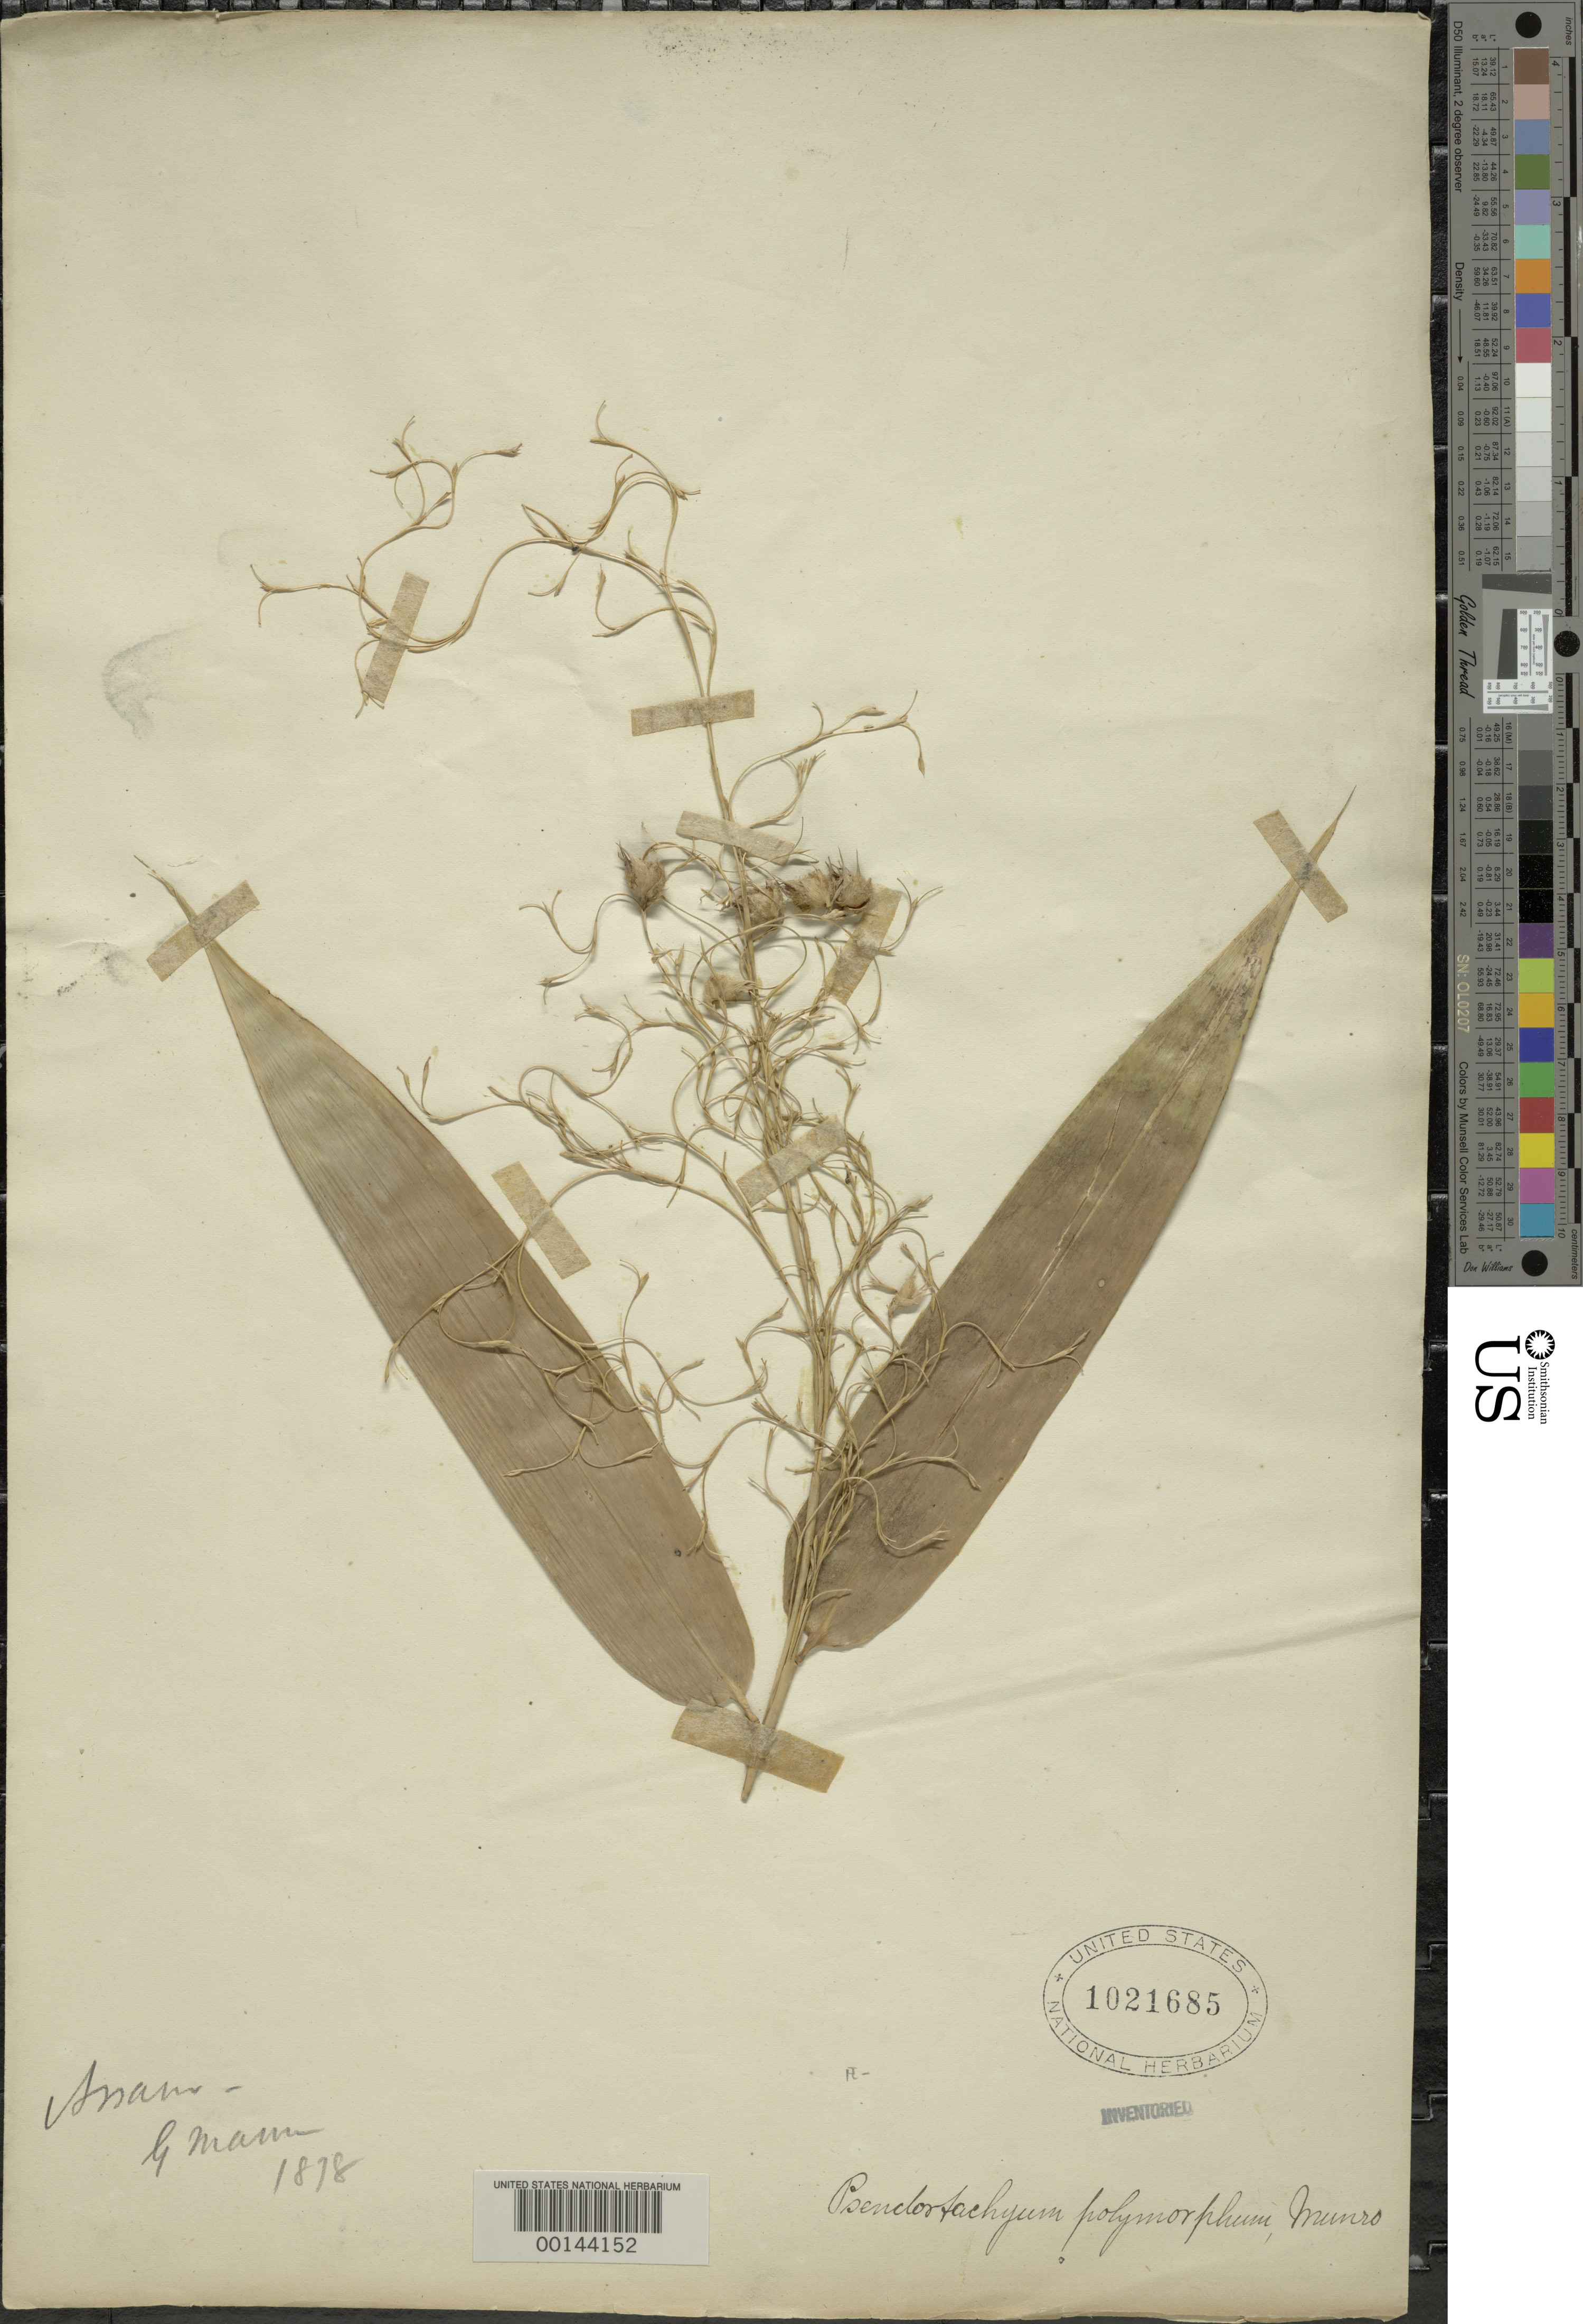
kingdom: Plantae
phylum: Tracheophyta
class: Liliopsida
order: Poales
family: Poaceae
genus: Pseudostachyum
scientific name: Pseudostachyum polymorphum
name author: Munro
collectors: Mann, --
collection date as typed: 1878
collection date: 1878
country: India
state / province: Assam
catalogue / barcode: US 1021685